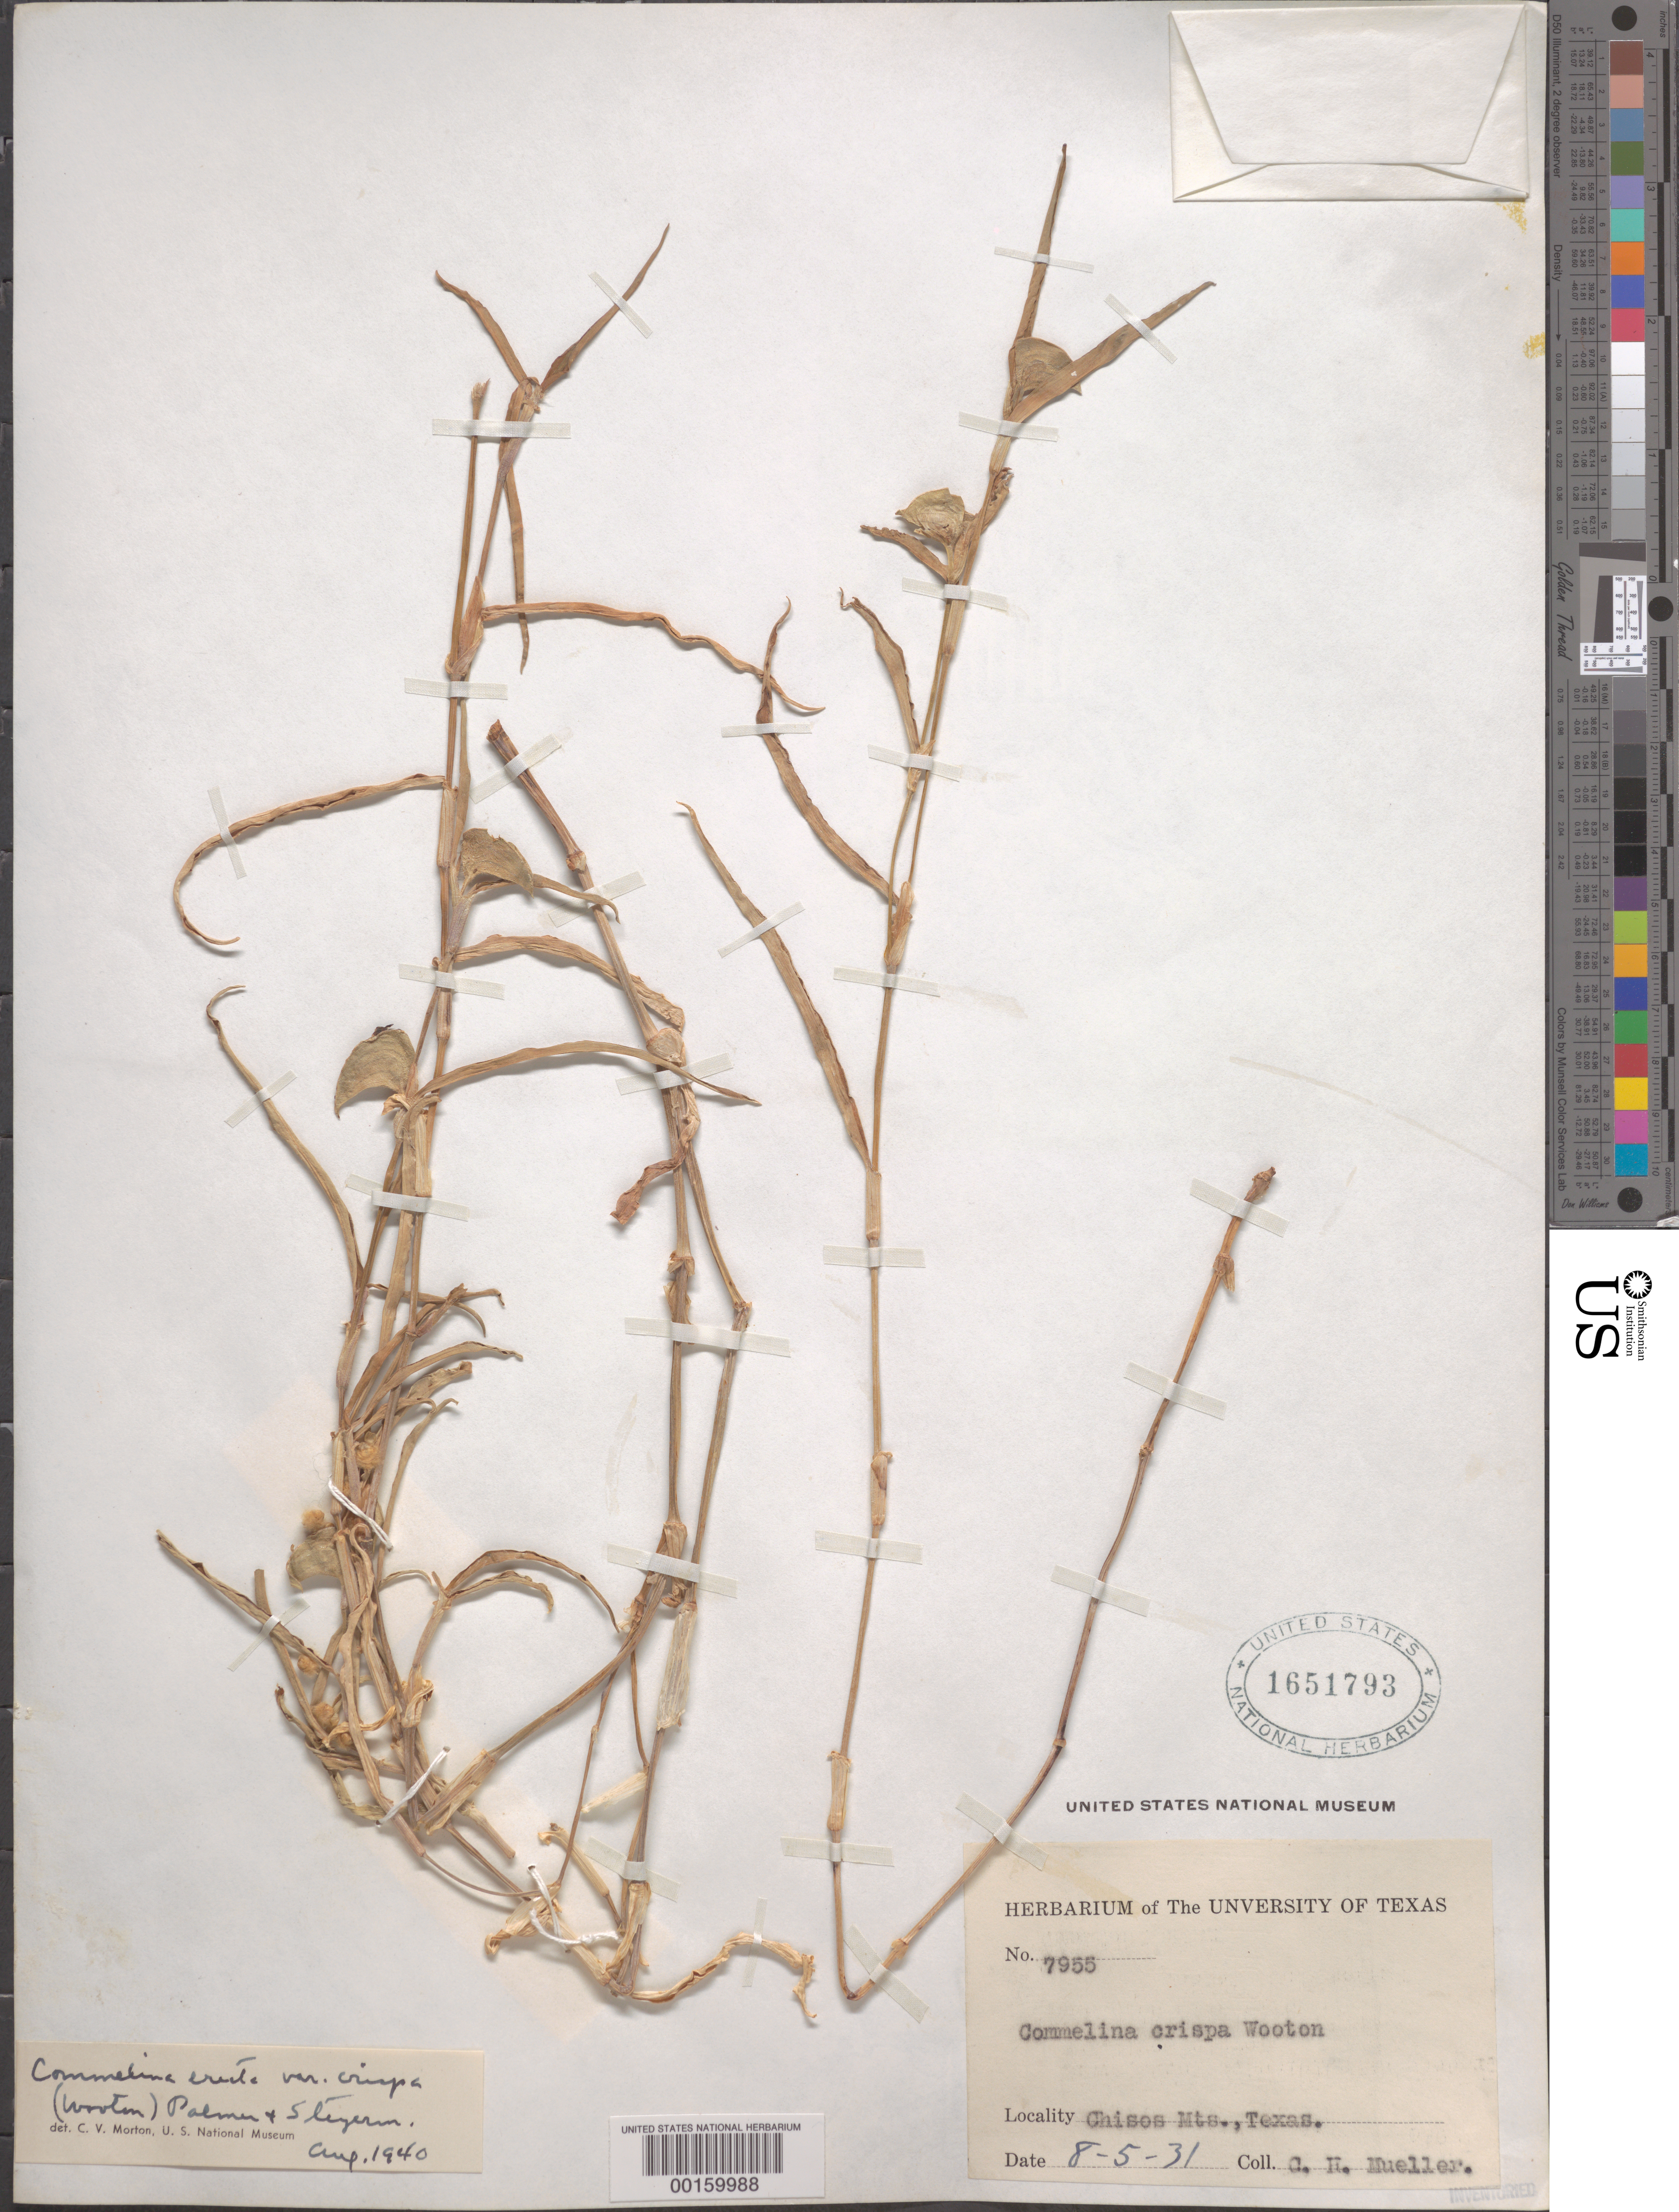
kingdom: Plantae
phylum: Tracheophyta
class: Liliopsida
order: Commelinales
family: Commelinaceae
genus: Commelina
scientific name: Commelina erecta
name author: L.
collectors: C. H. Muller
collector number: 7955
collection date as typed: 05 Aug 1931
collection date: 1931-08-05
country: United States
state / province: Texas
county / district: Brewster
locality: Chisos mts.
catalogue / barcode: US 1651793